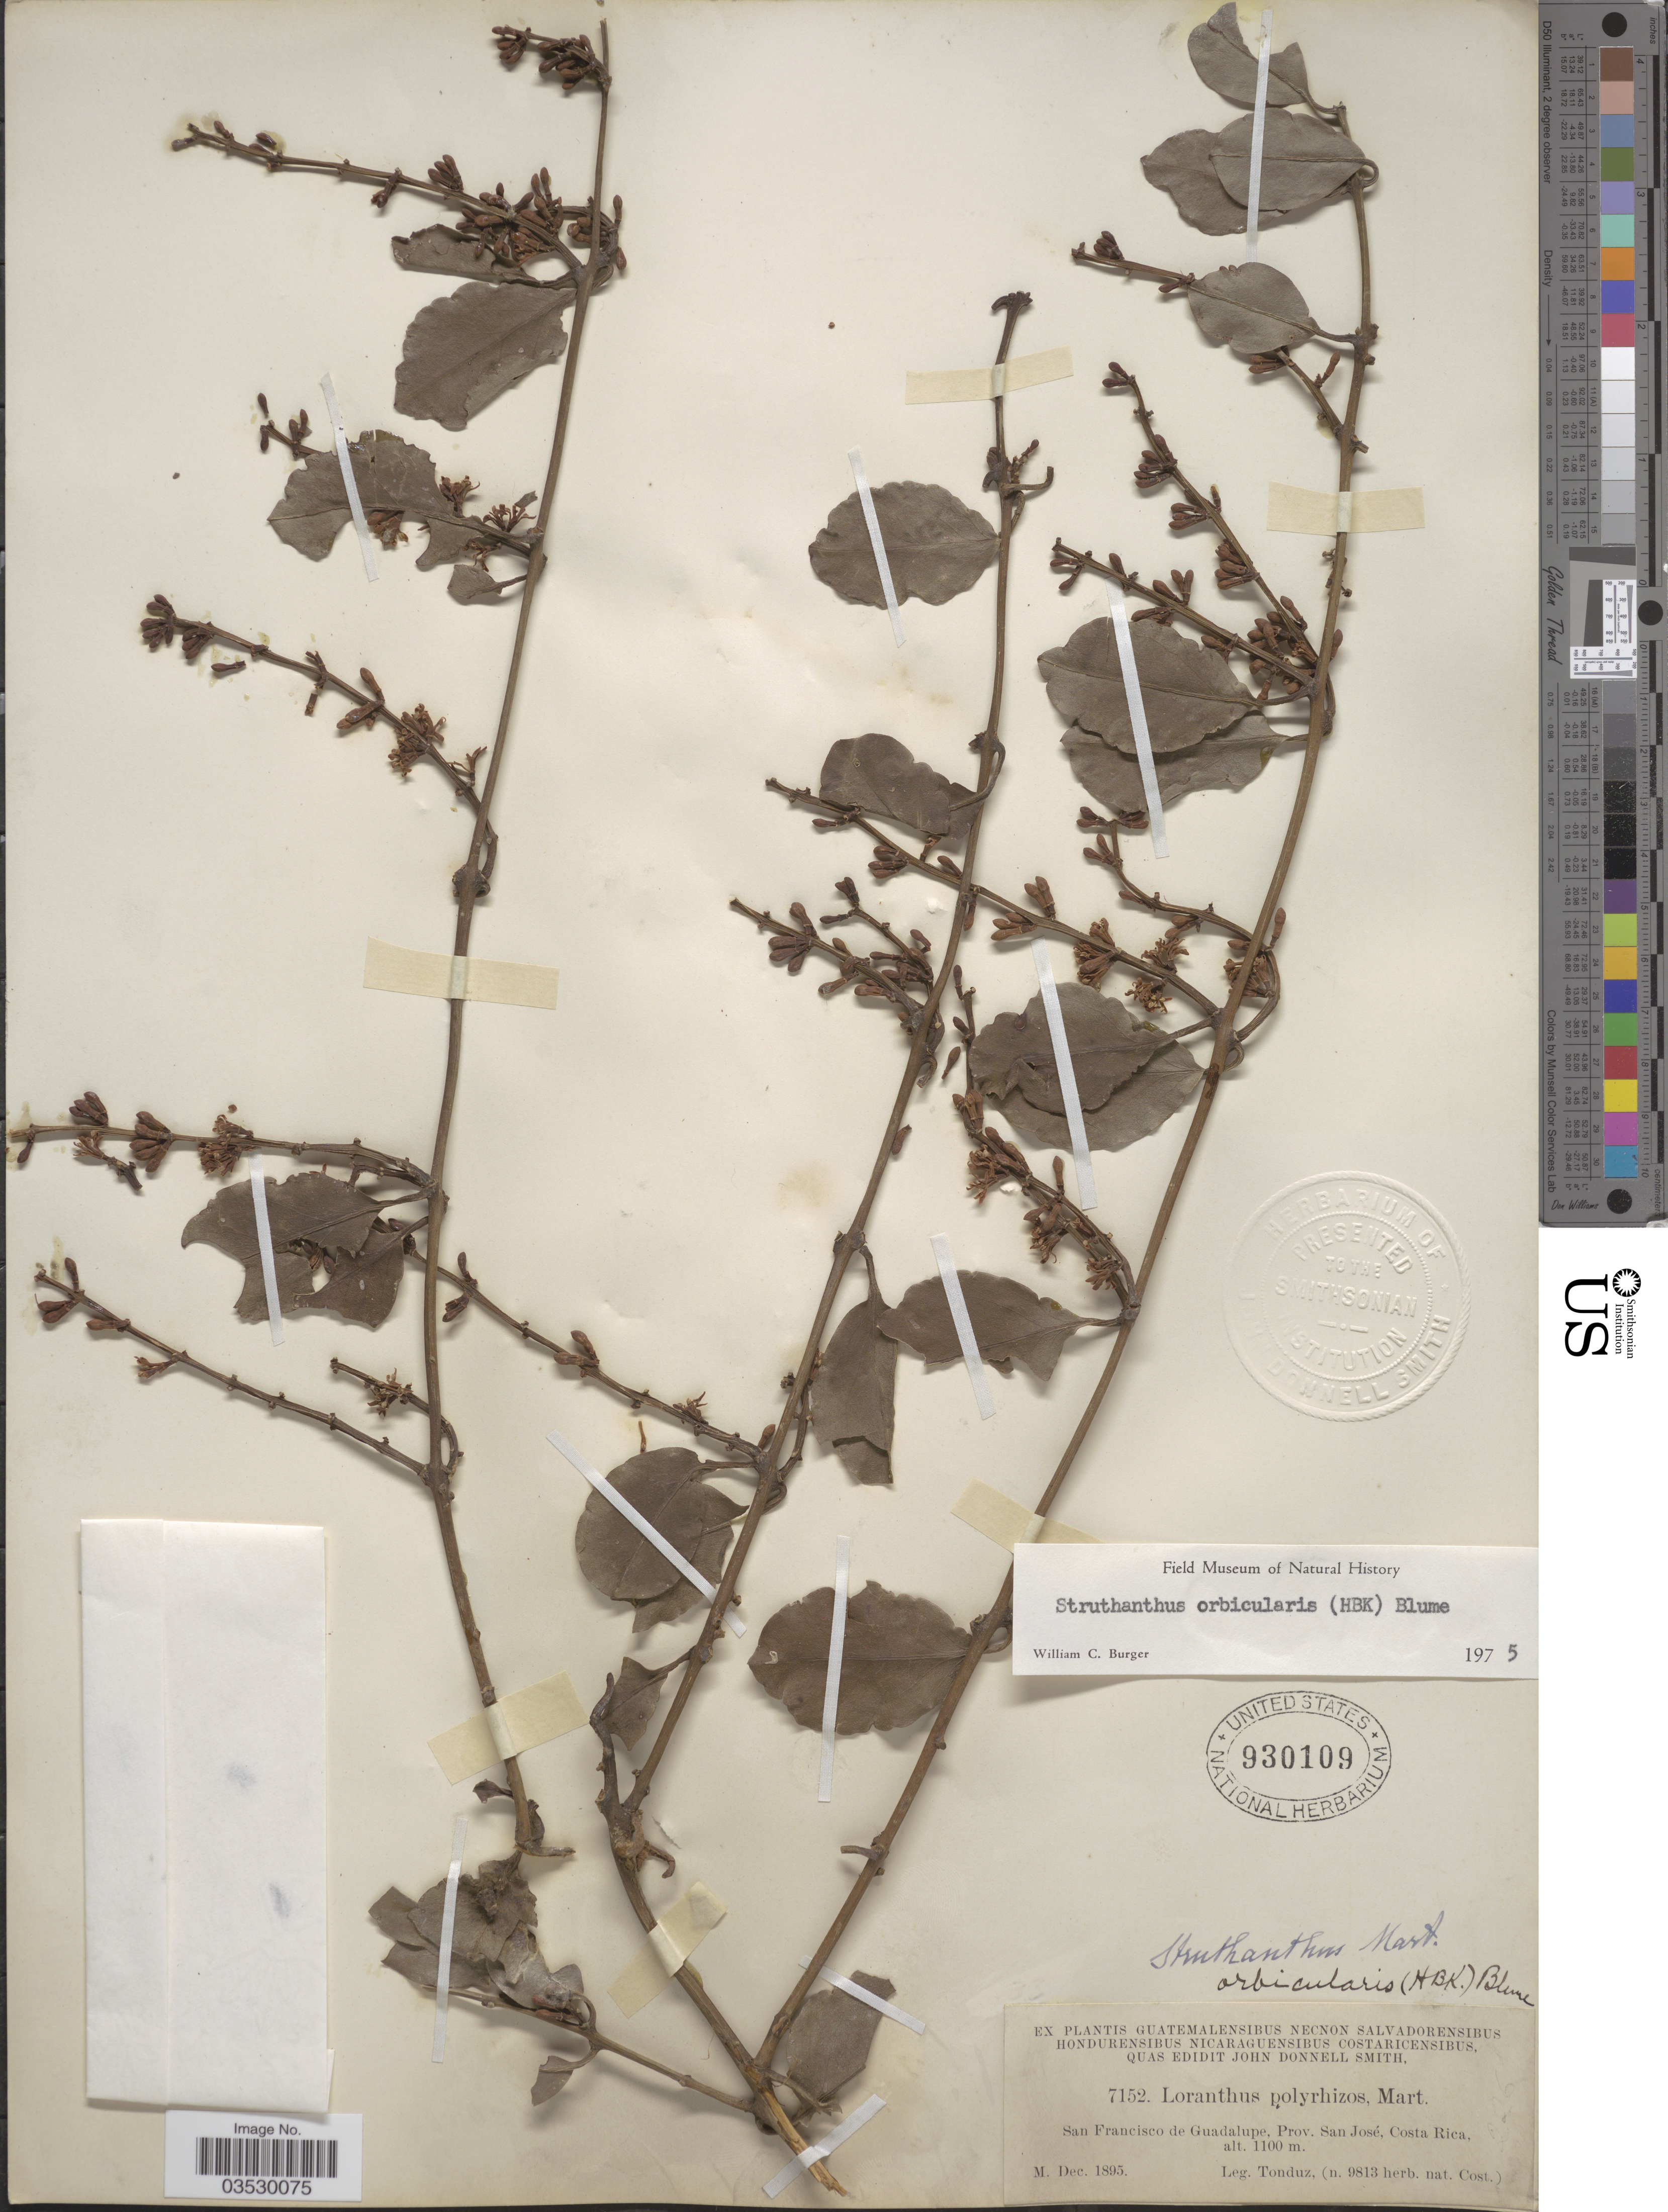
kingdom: Plantae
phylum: Tracheophyta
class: Magnoliopsida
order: Santalales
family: Loranthaceae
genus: Struthanthus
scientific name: Struthanthus orbicularis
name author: (Kunth) Blume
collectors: Tonduz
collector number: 7152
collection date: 1895-12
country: Costa Rica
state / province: San José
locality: San Francisco de Guadalupe.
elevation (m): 1100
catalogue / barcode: US 930109